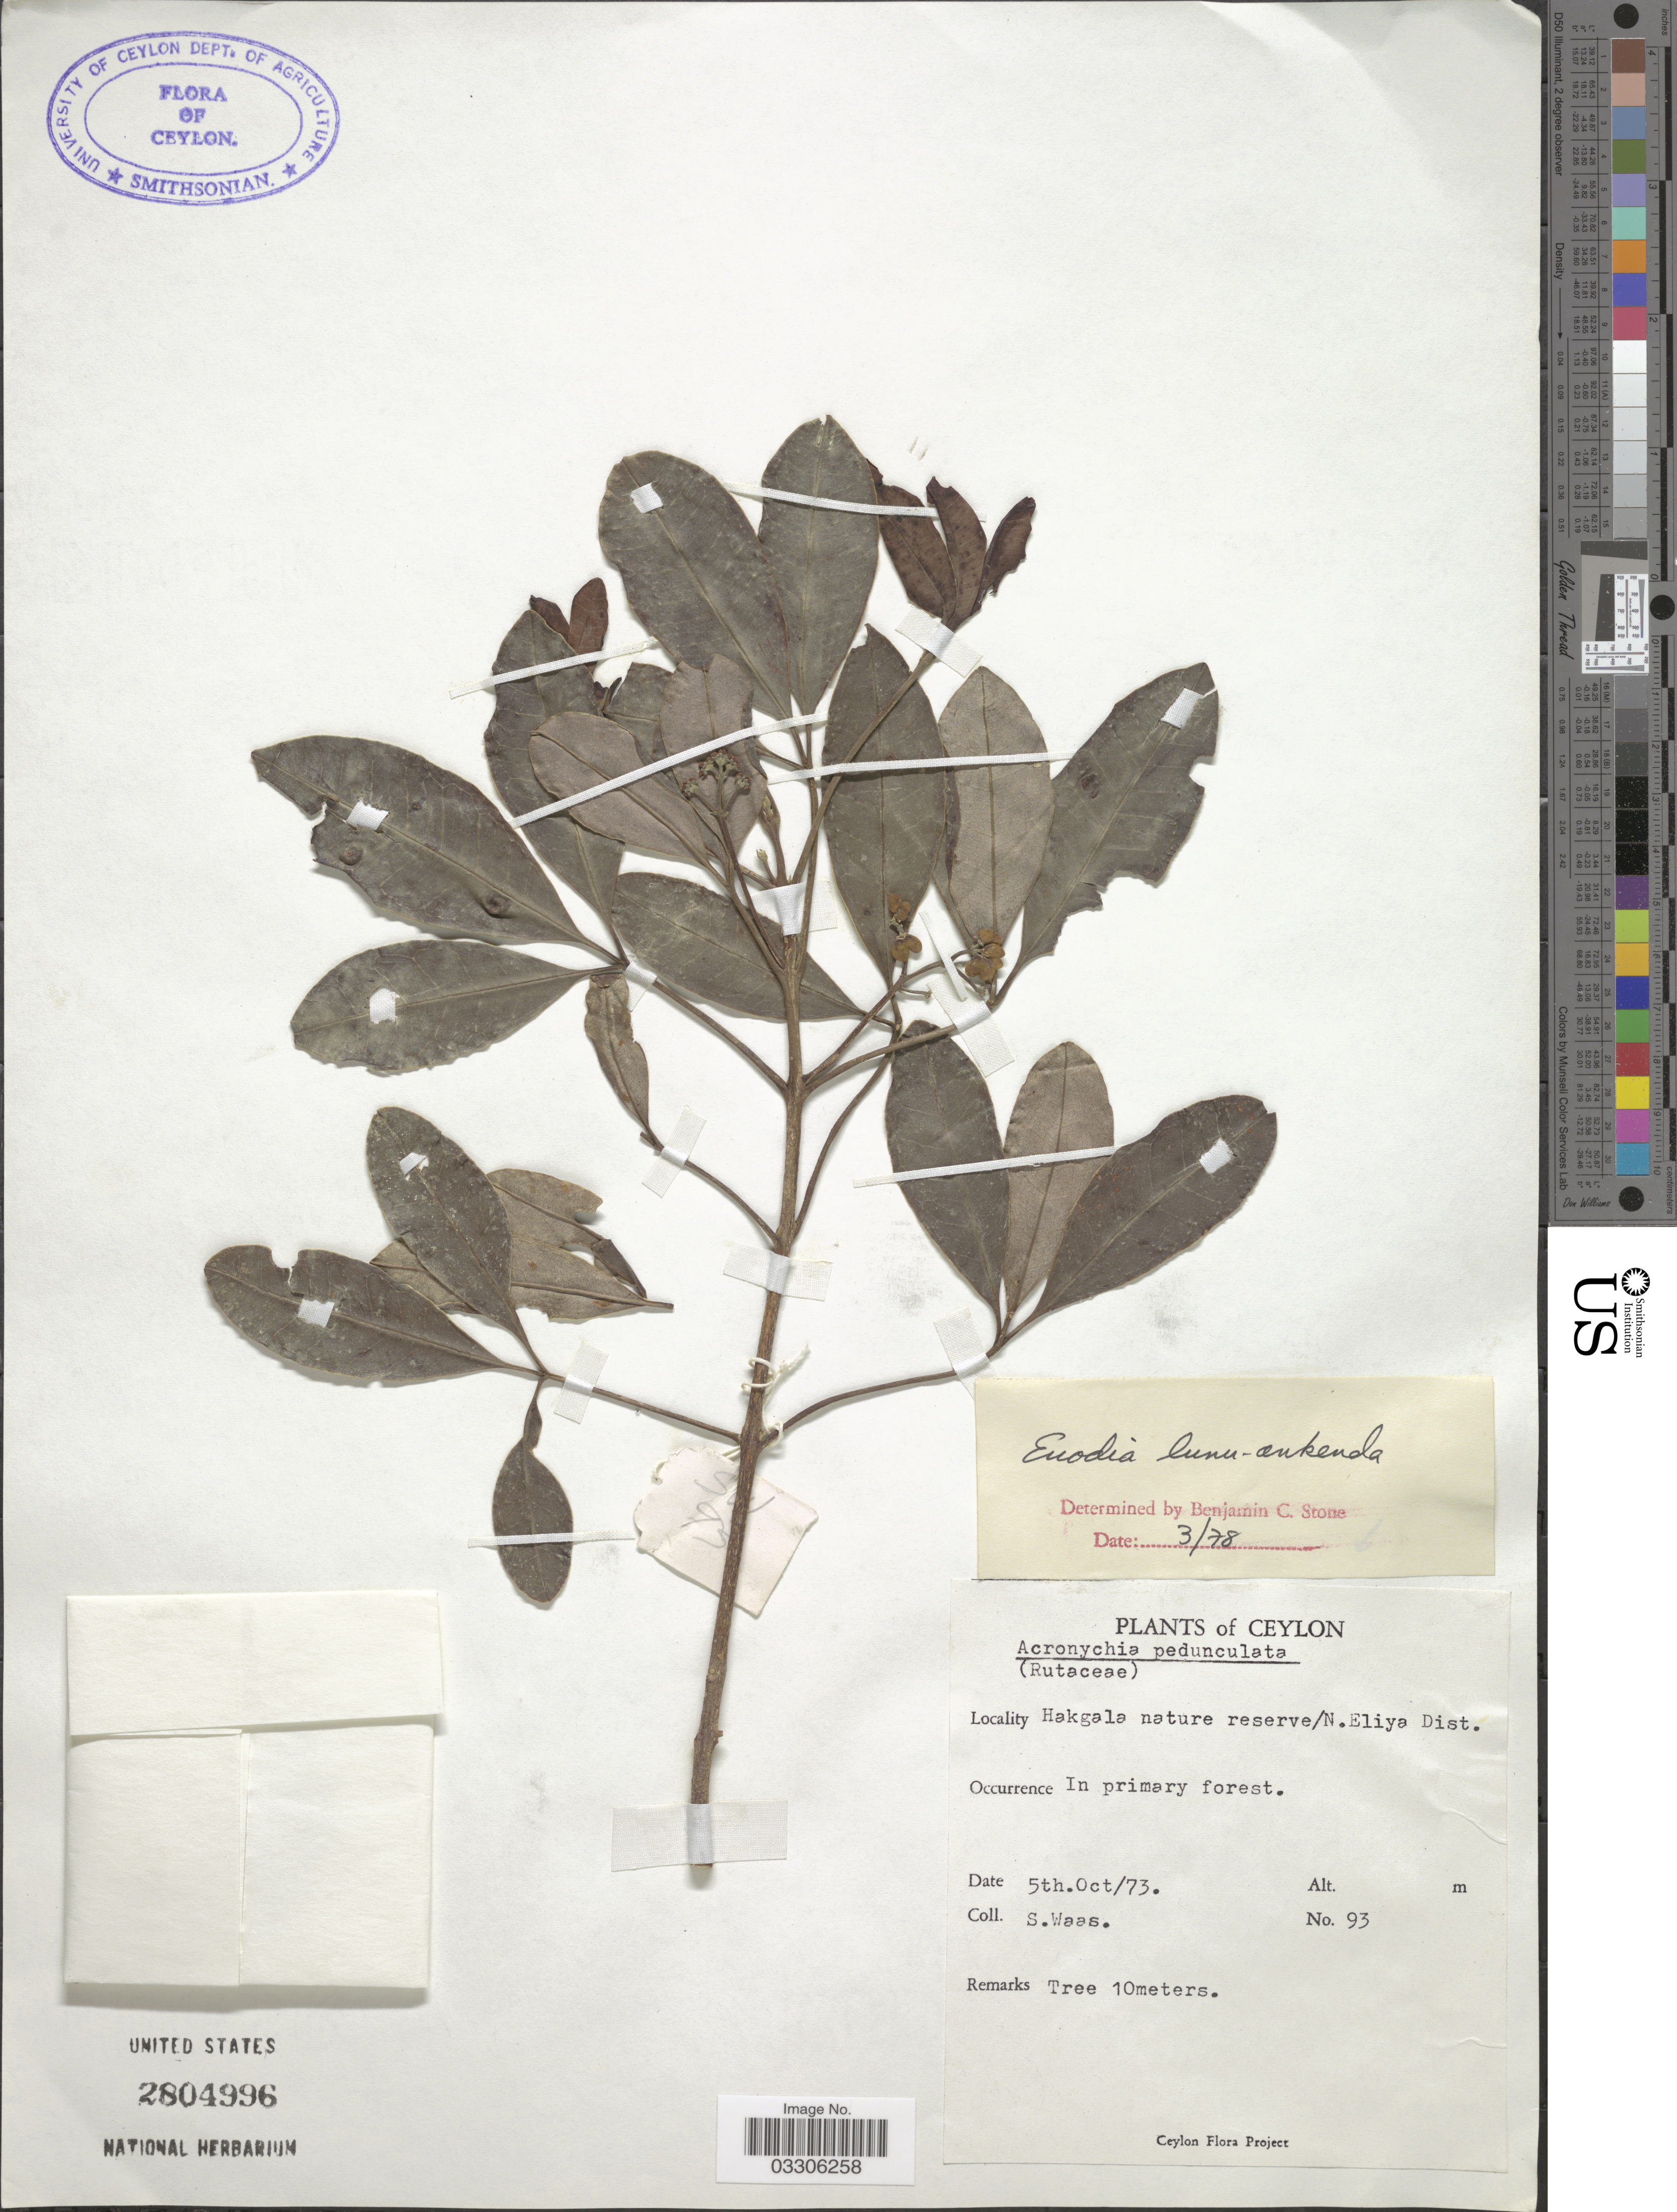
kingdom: Plantae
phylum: Tracheophyta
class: Magnoliopsida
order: Sapindales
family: Rutaceae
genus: Melicope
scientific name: Melicope lunu-ankenda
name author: (Gaertn.) T.G. Hartley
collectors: S. Waas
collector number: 93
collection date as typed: Transcribed d/m/y: 5/10/73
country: Sri Lanka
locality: Ceylon. Hakgala nature reserve/ N. Eliya Dist.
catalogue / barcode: US 2804996